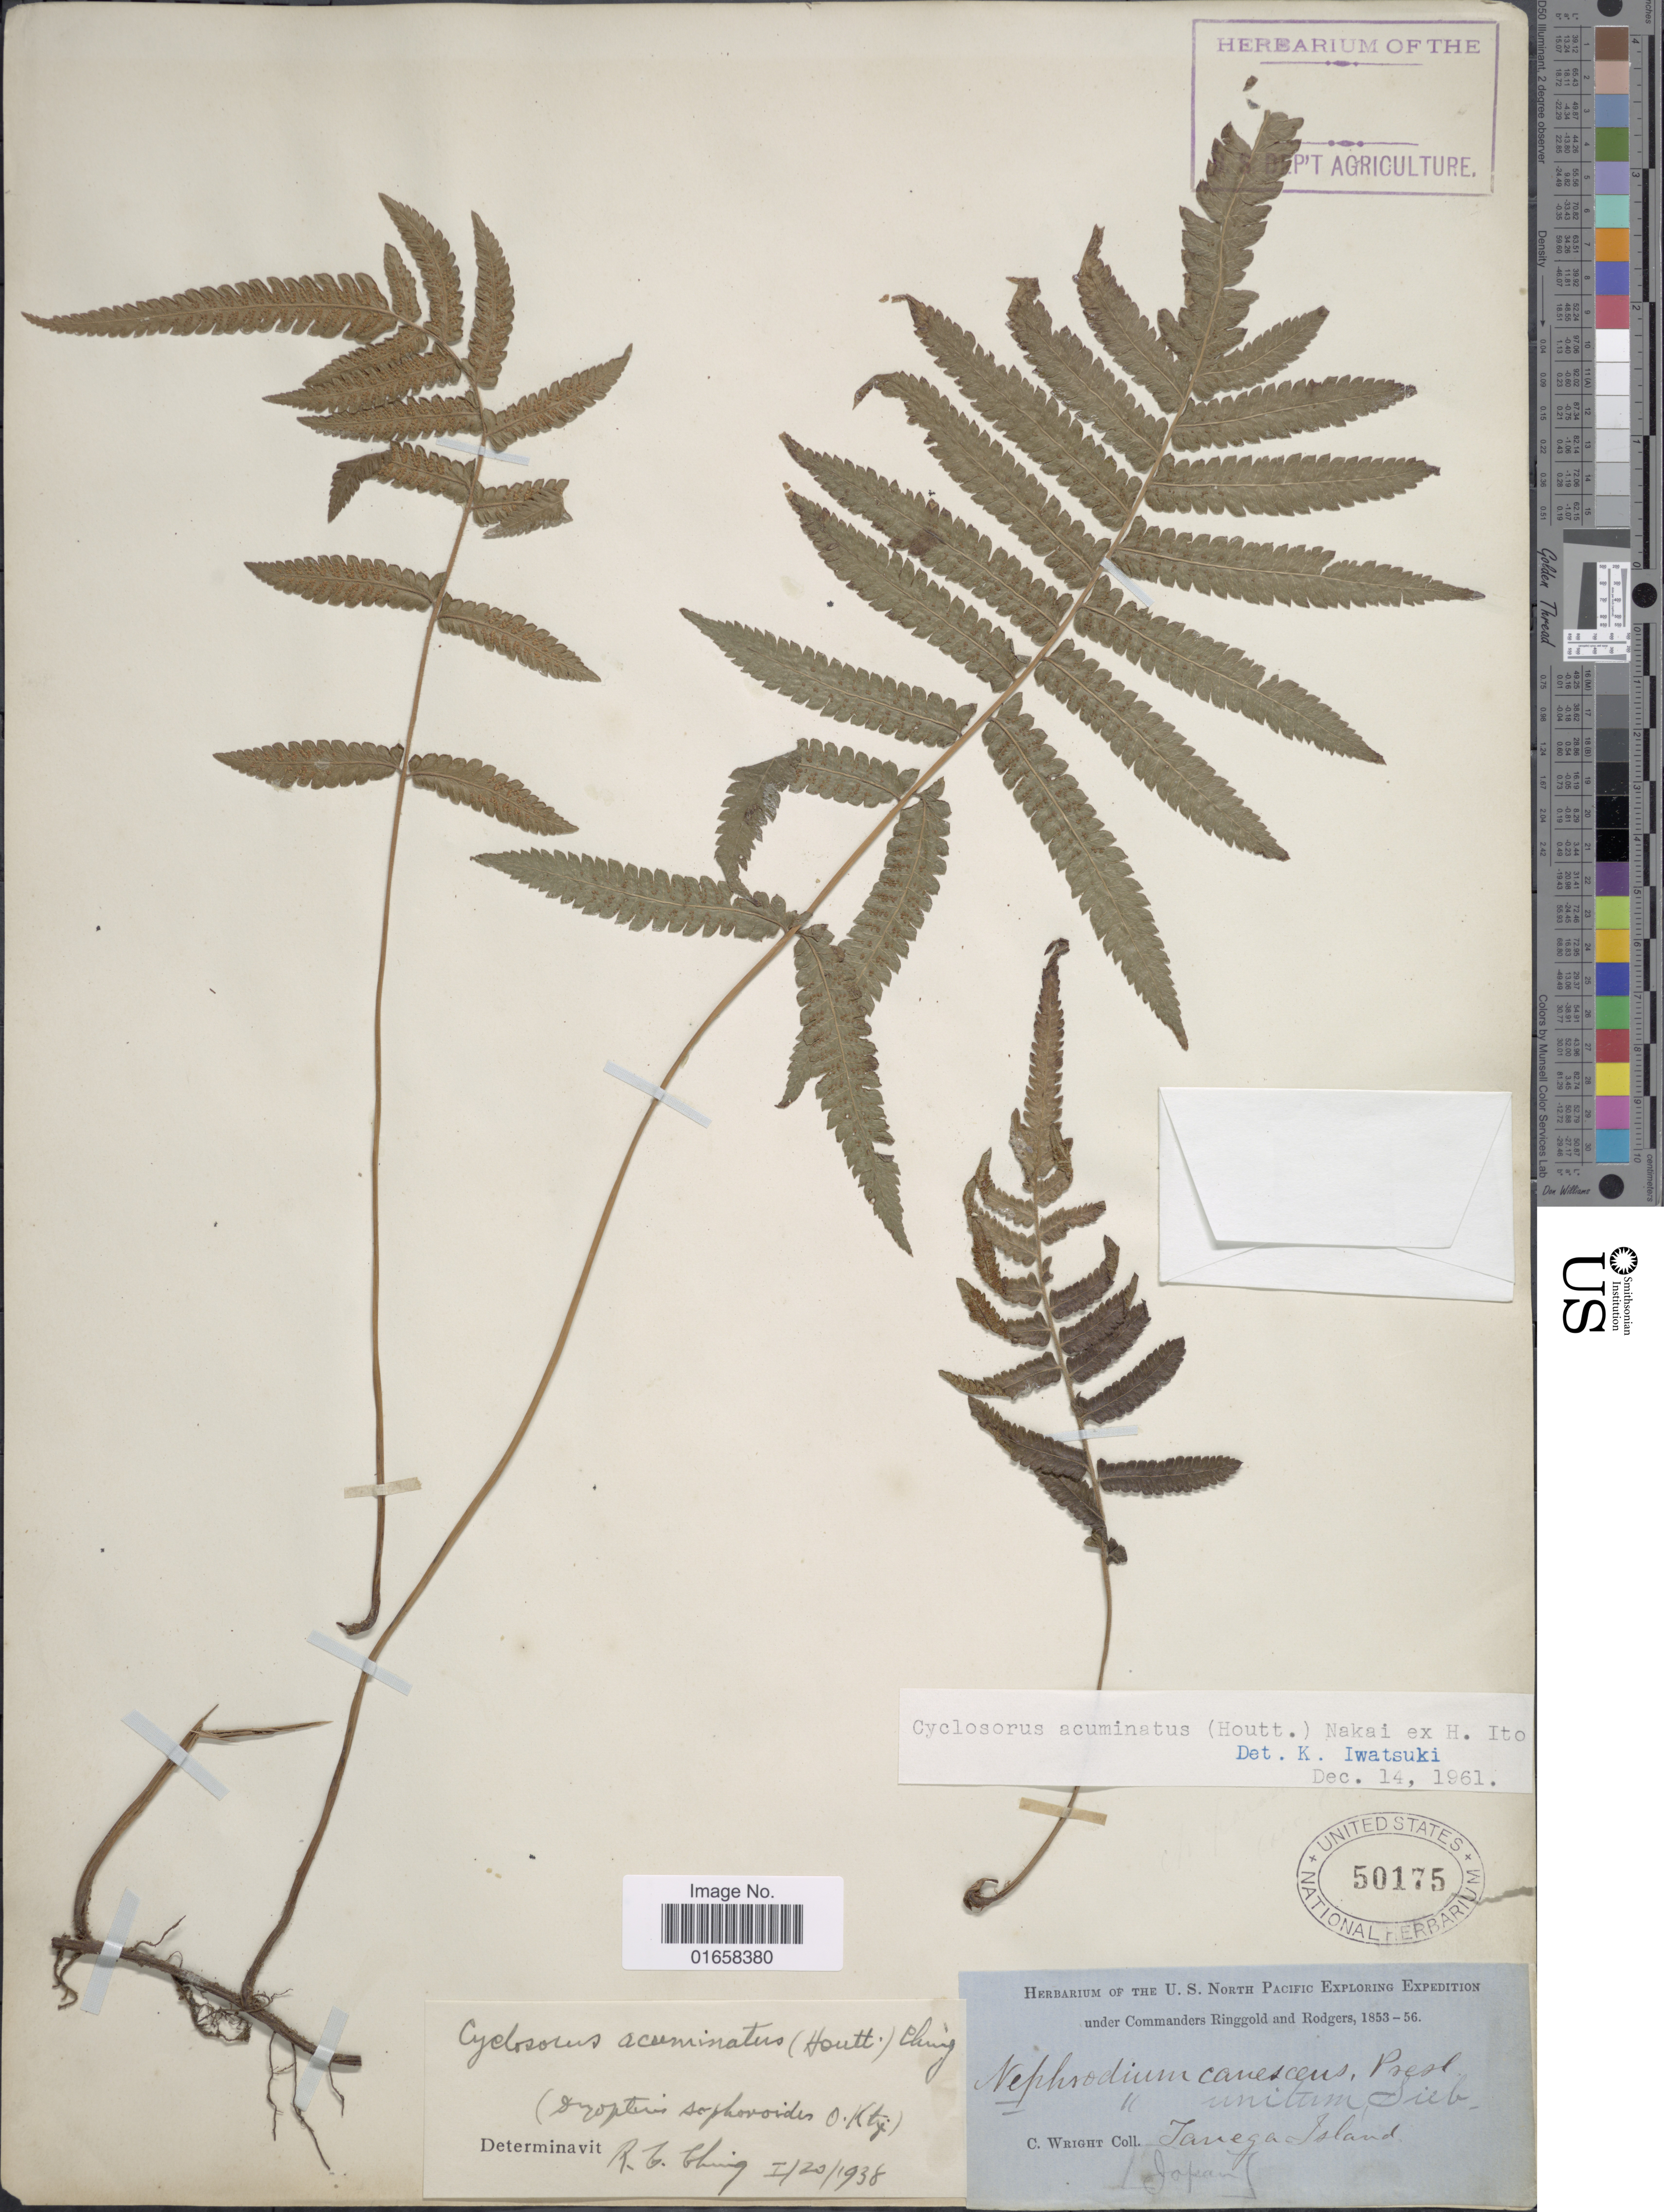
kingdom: Plantae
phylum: Tracheophyta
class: Polypodiopsida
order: Polypodiales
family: Thelypteridaceae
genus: Christella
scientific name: Christella acuminata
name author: (Houtt.) H. Lév.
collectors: C. Wright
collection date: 1853/1856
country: Japan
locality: Tanega Island, Japan.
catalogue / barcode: US 50175